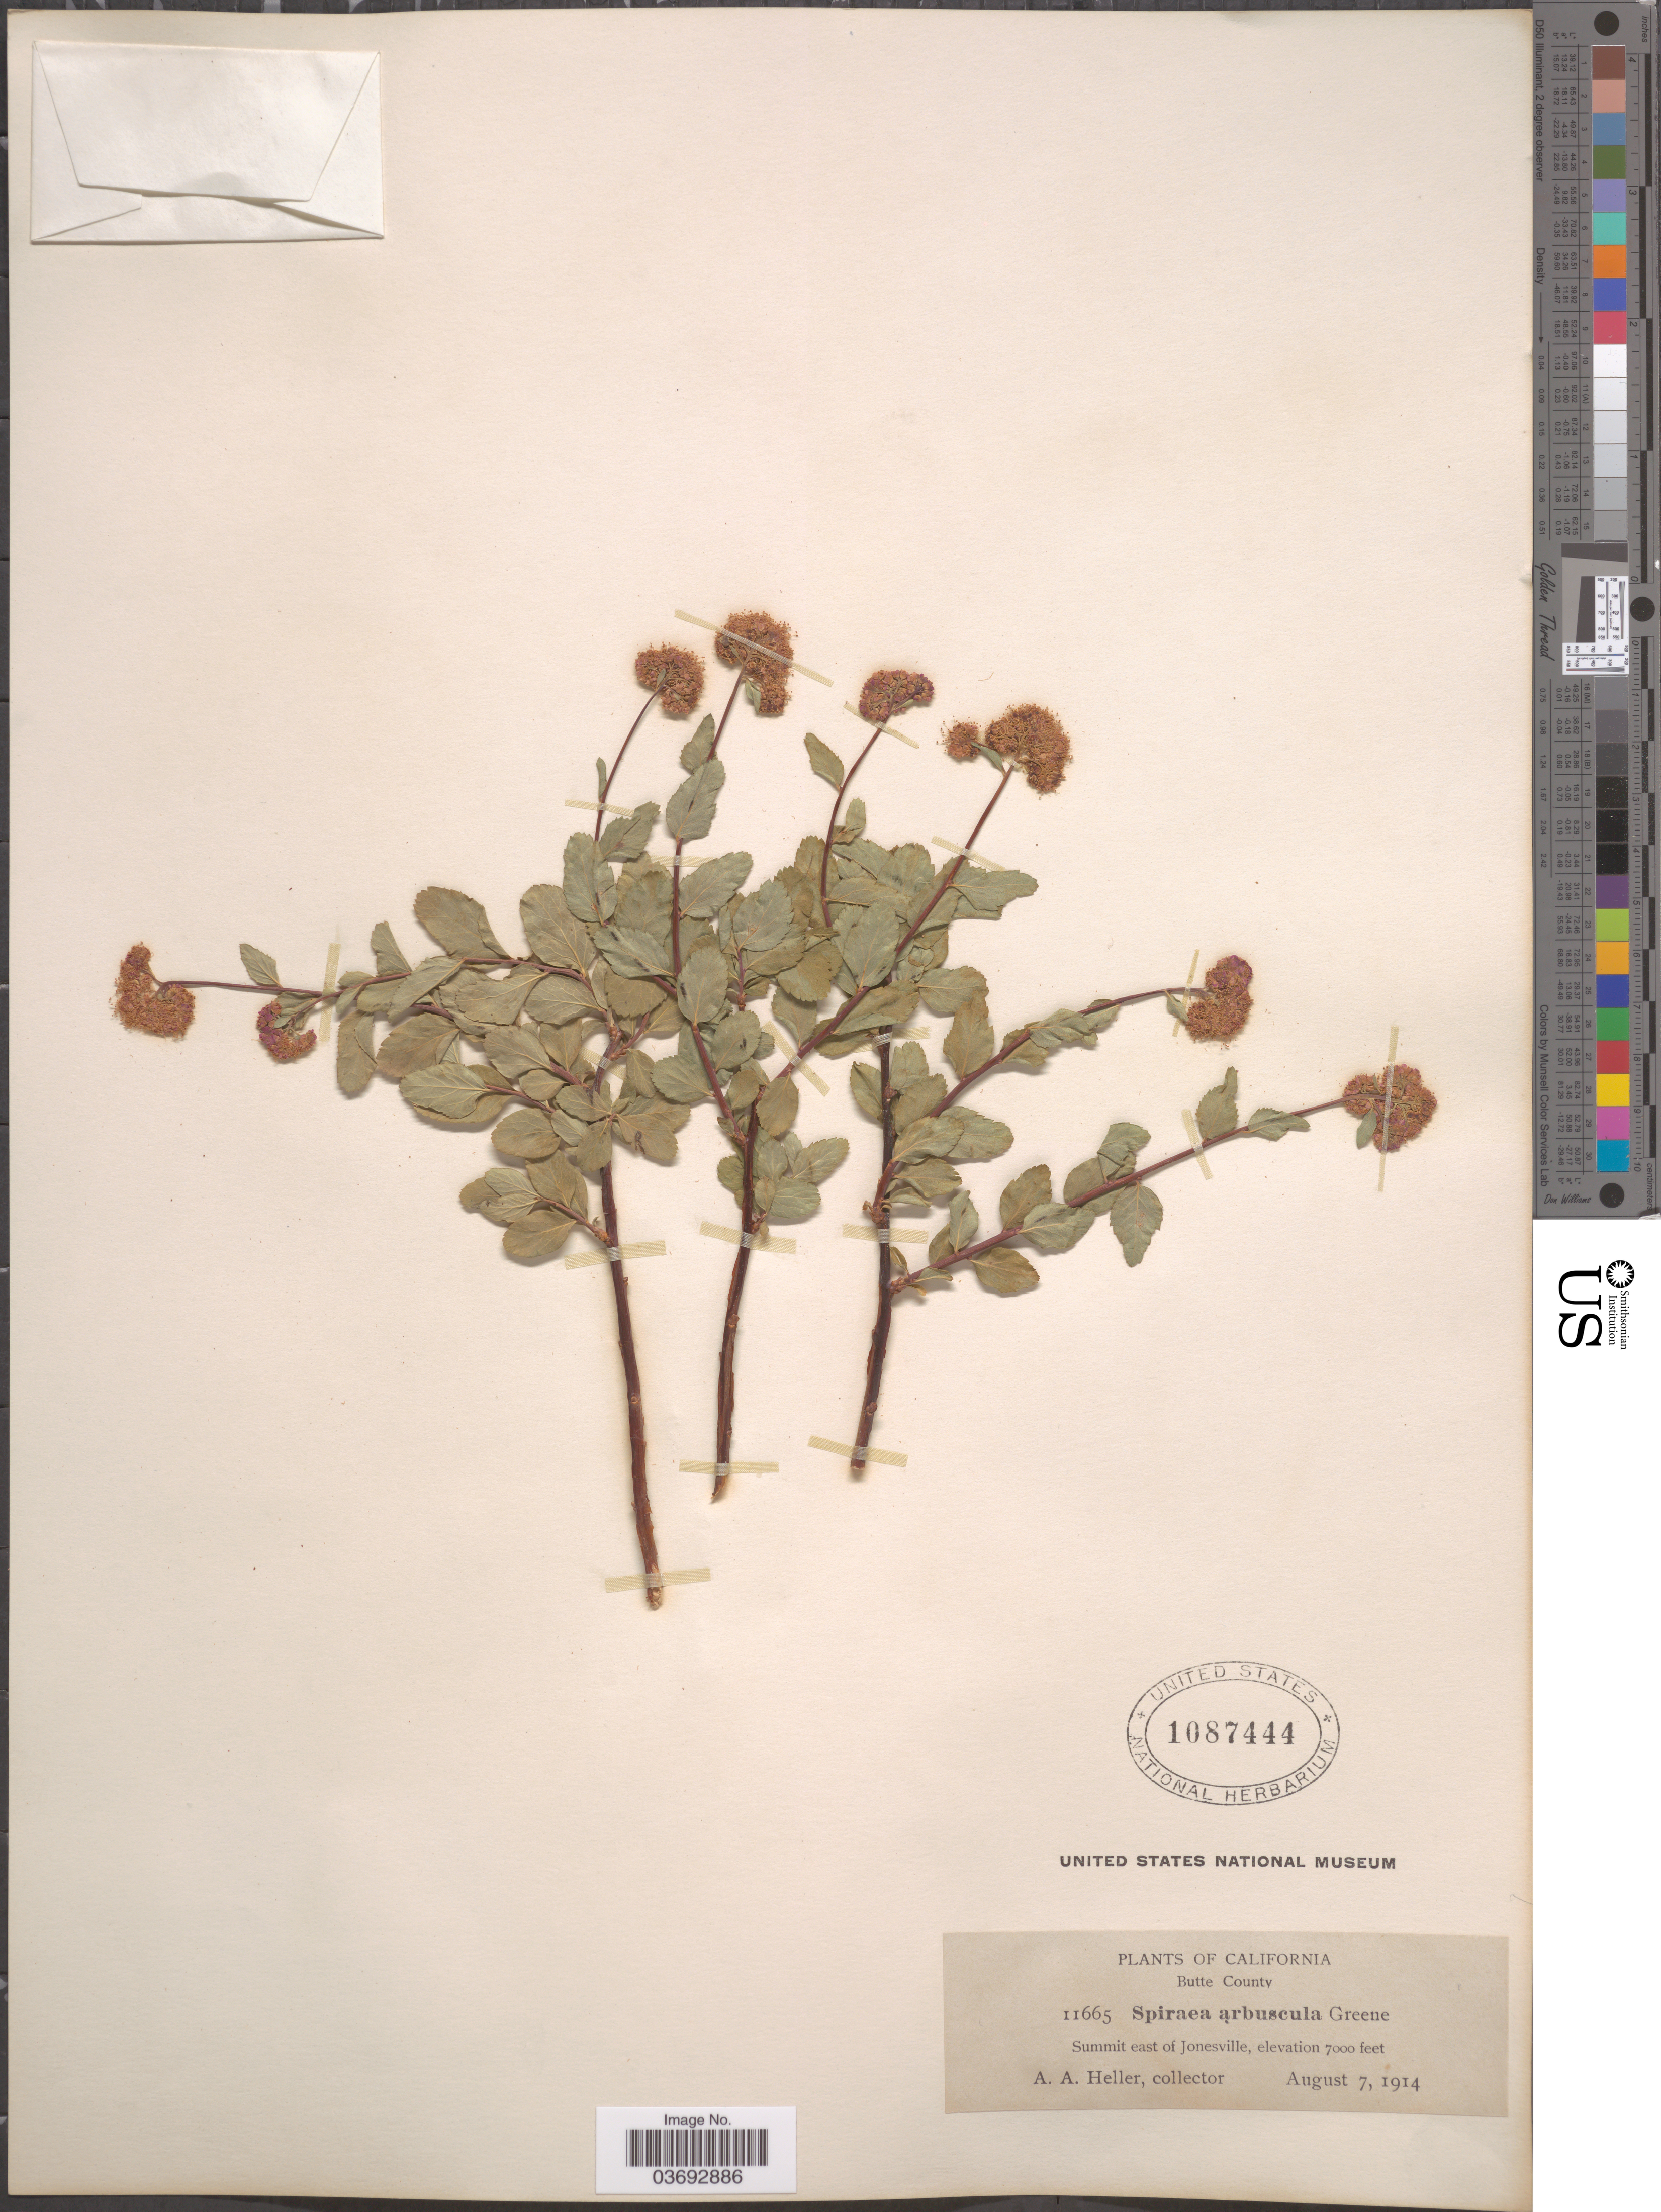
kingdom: Plantae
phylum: Tracheophyta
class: Magnoliopsida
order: Rosales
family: Rosaceae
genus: Spiraea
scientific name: Spiraea splendens var. splendens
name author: Baumann ex K. Koch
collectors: A. A. Heller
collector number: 11665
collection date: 1914-08-07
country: United States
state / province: California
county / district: Butte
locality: Butte County. Summit east of Jonesville.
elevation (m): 2134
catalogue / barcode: US 1087444